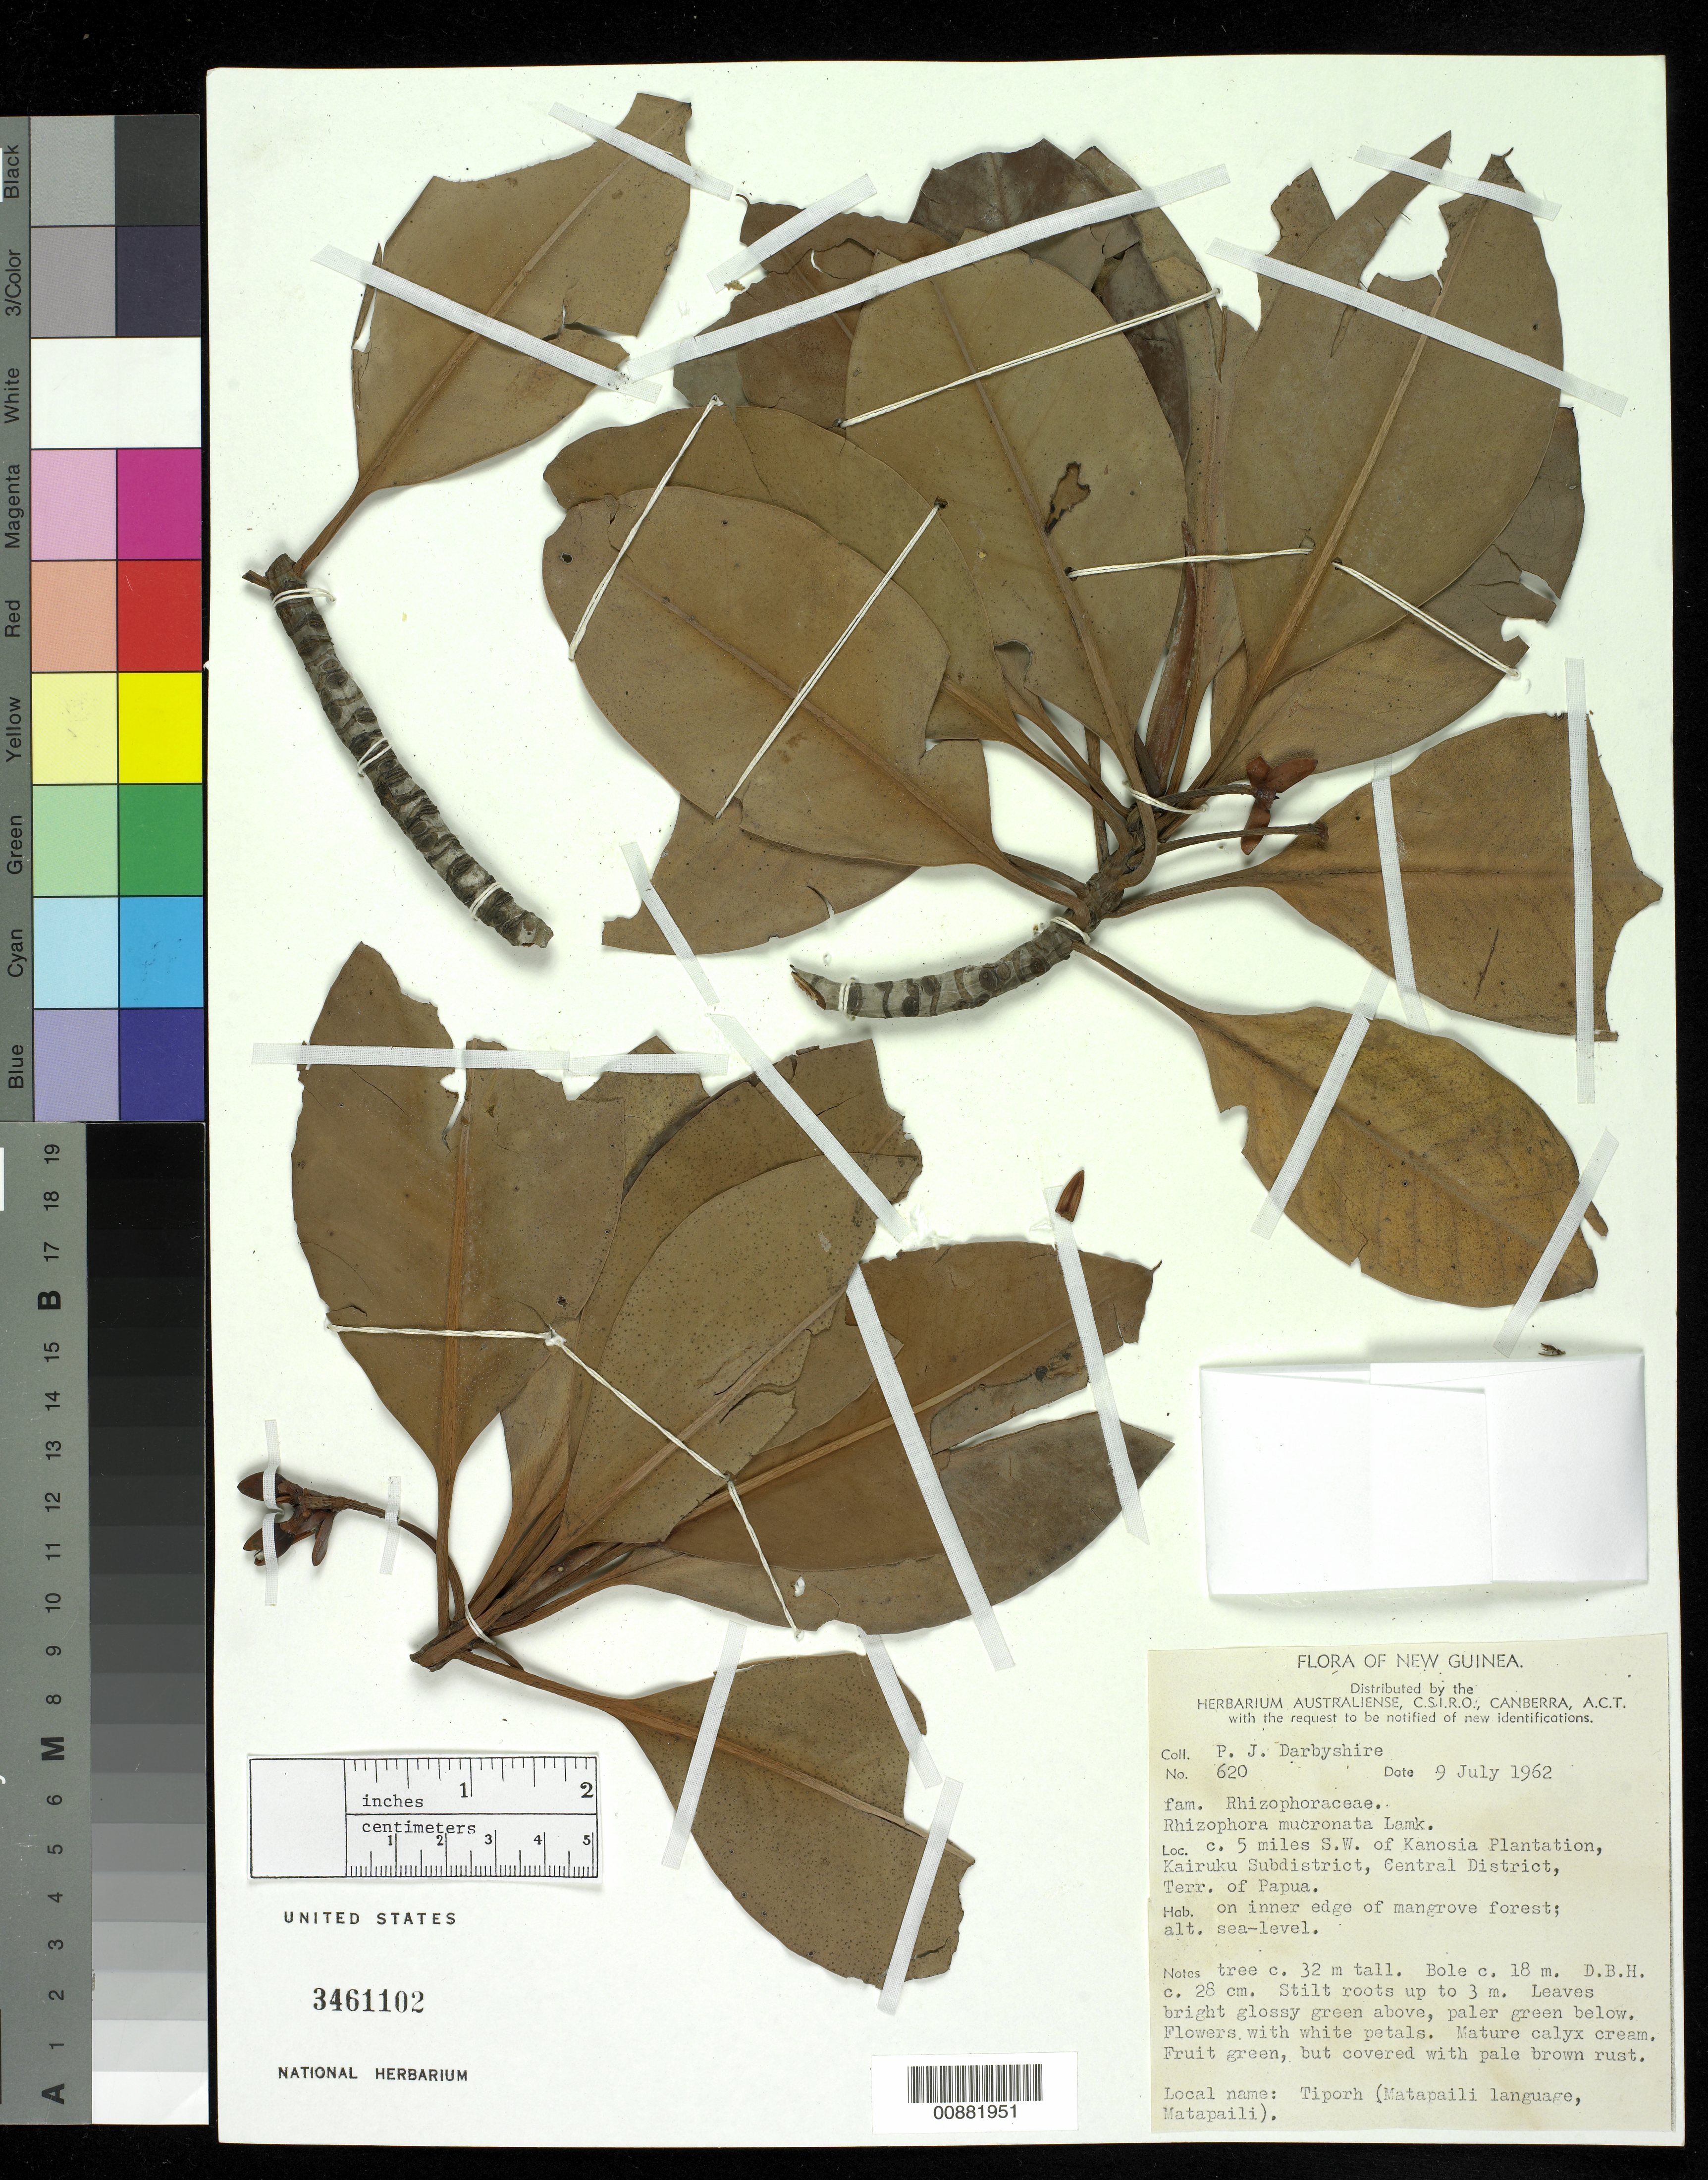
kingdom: Plantae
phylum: Tracheophyta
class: Magnoliopsida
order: Malpighiales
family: Rhizophoraceae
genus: Rhizophora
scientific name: Rhizophora mucronata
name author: Lam.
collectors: P. Darbyshire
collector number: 620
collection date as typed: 09 Jul 1962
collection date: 1962-07-09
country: Papua New Guinea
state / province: Central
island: New Guinea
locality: c. 5 miles S.W. of Kanosia Plantation, Kairuku Subdistrict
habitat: on inner edge of mangrove forest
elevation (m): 0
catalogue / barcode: US 3461102